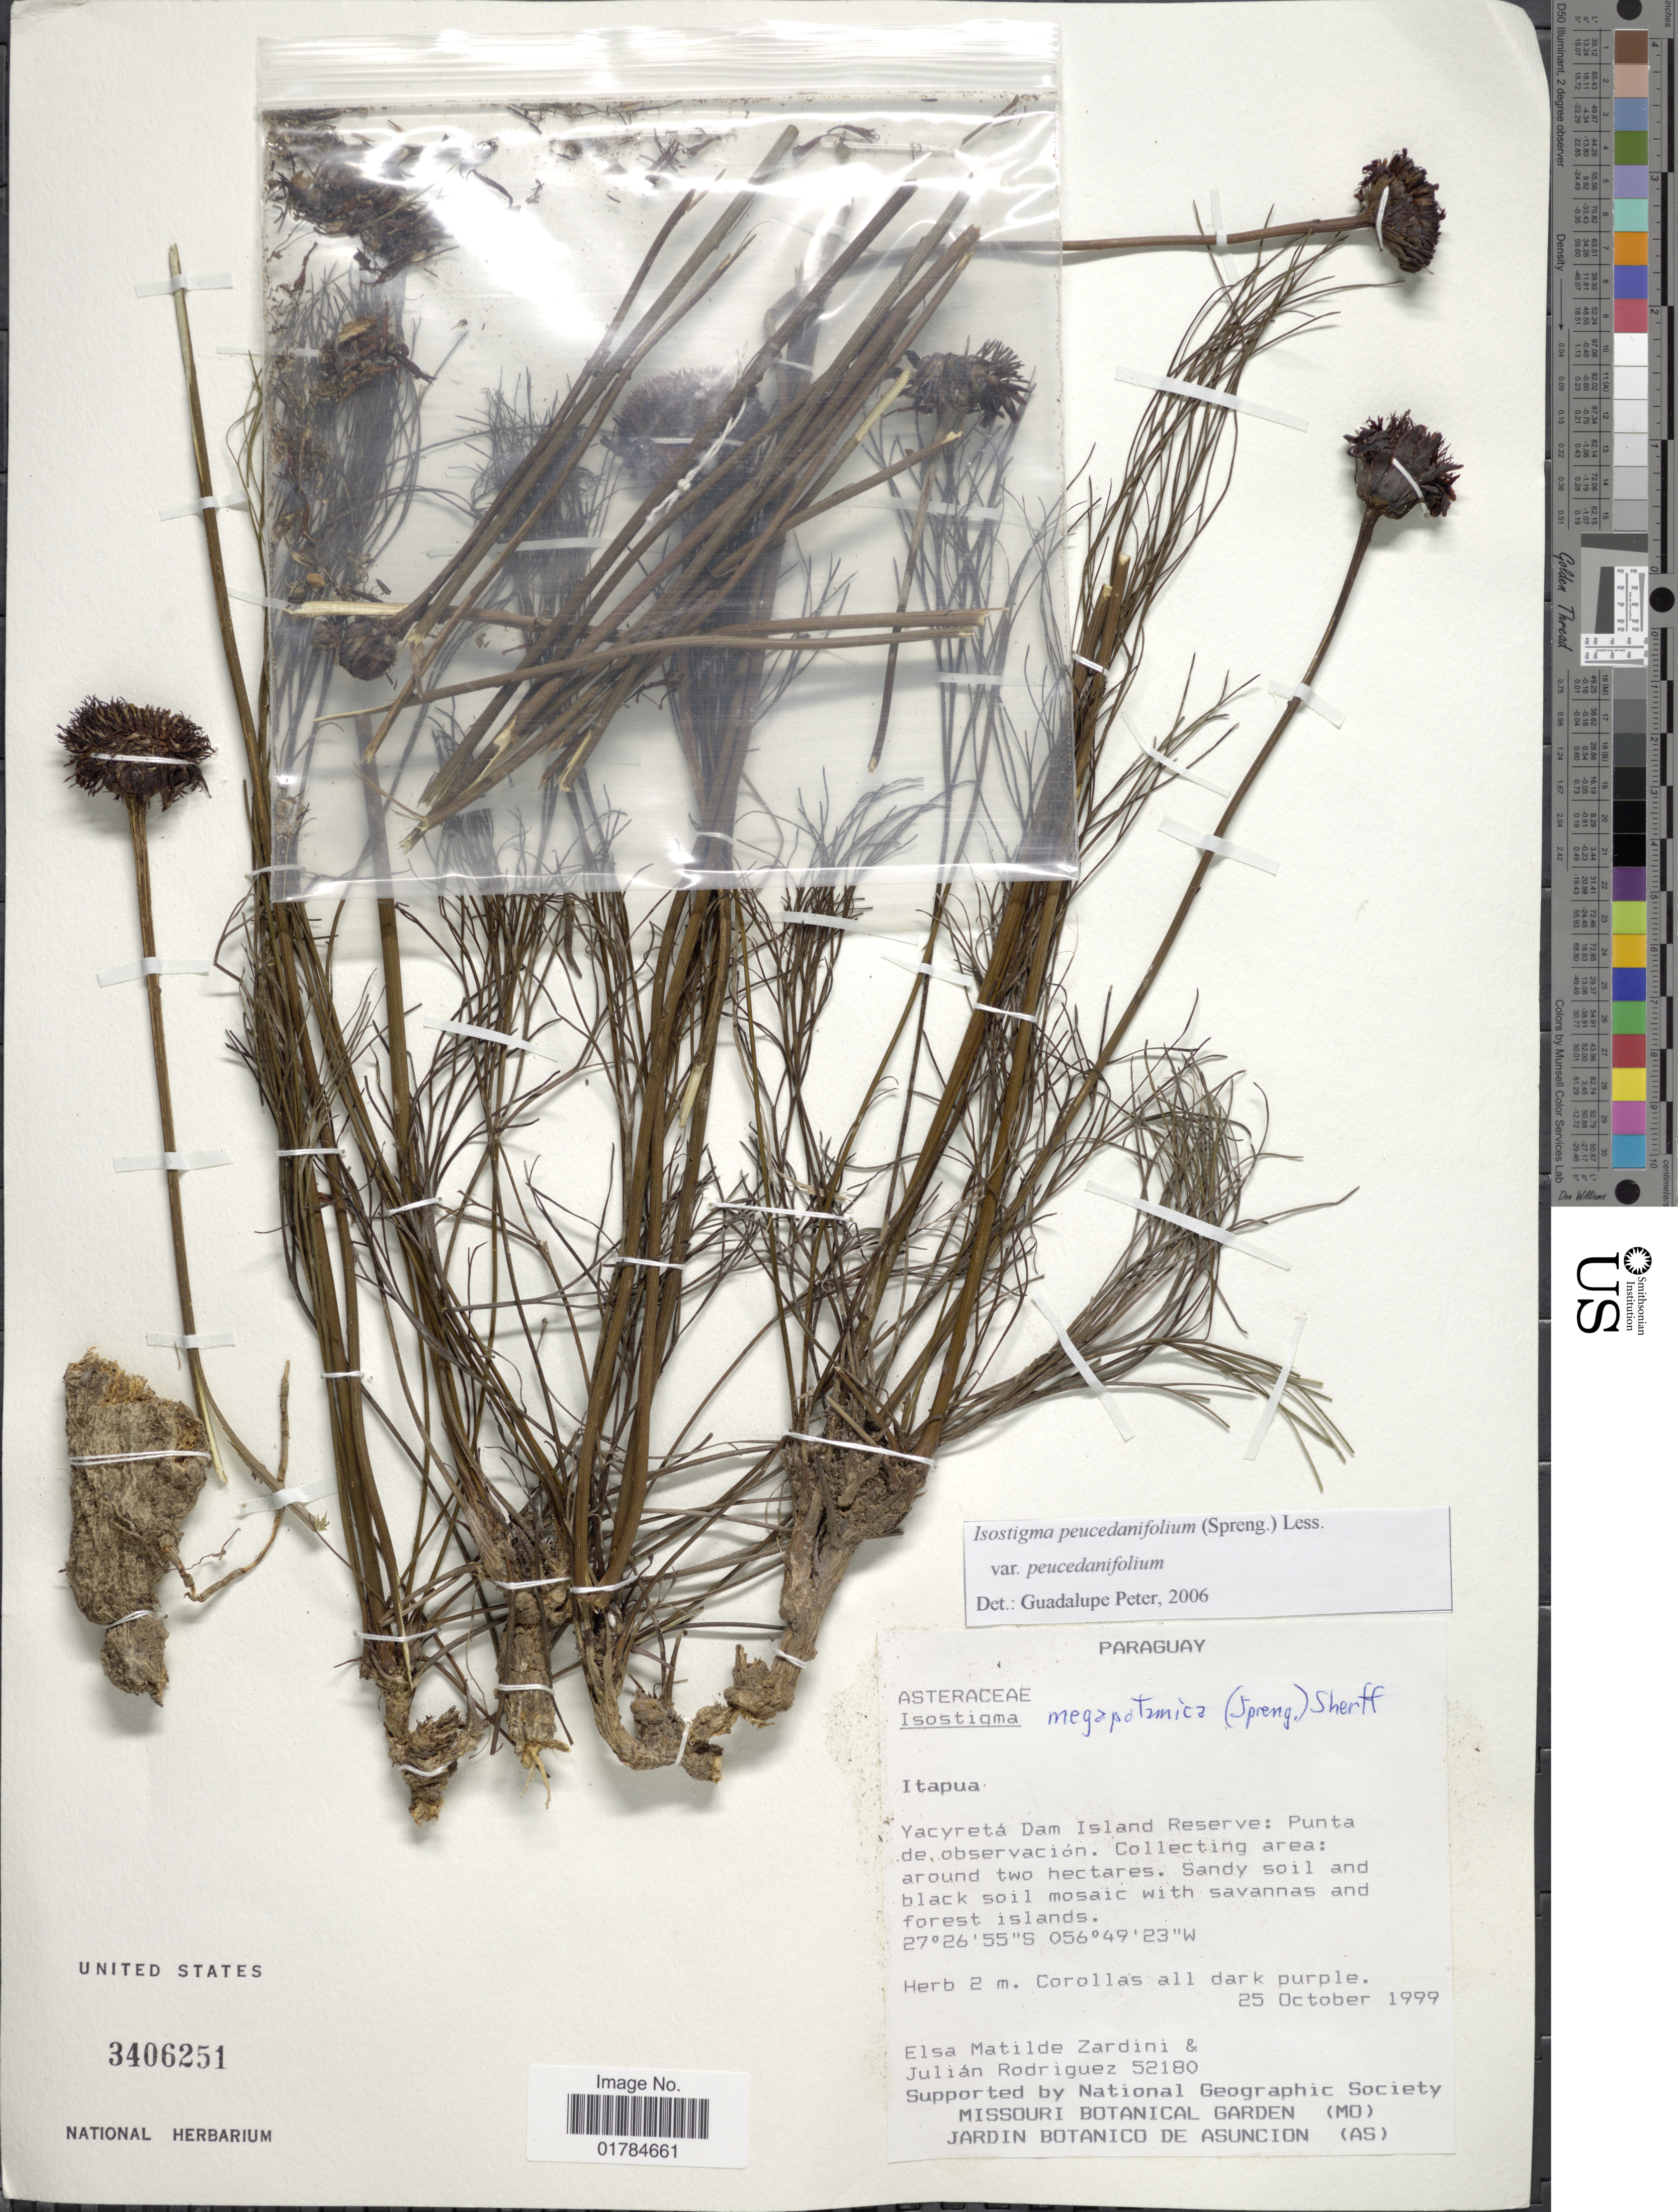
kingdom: Plantae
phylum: Tracheophyta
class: Magnoliopsida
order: Asterales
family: Asteraceae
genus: Isostigma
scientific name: Isostigma peucedanifolium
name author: (Spreng.) Less.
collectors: E. M. Zardini & J. Rodriguez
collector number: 52180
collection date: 1999-10-25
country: Paraguay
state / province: Itapua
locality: Yacyreta Dam Island Reserve: Punta de observacion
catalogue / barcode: US 3406251